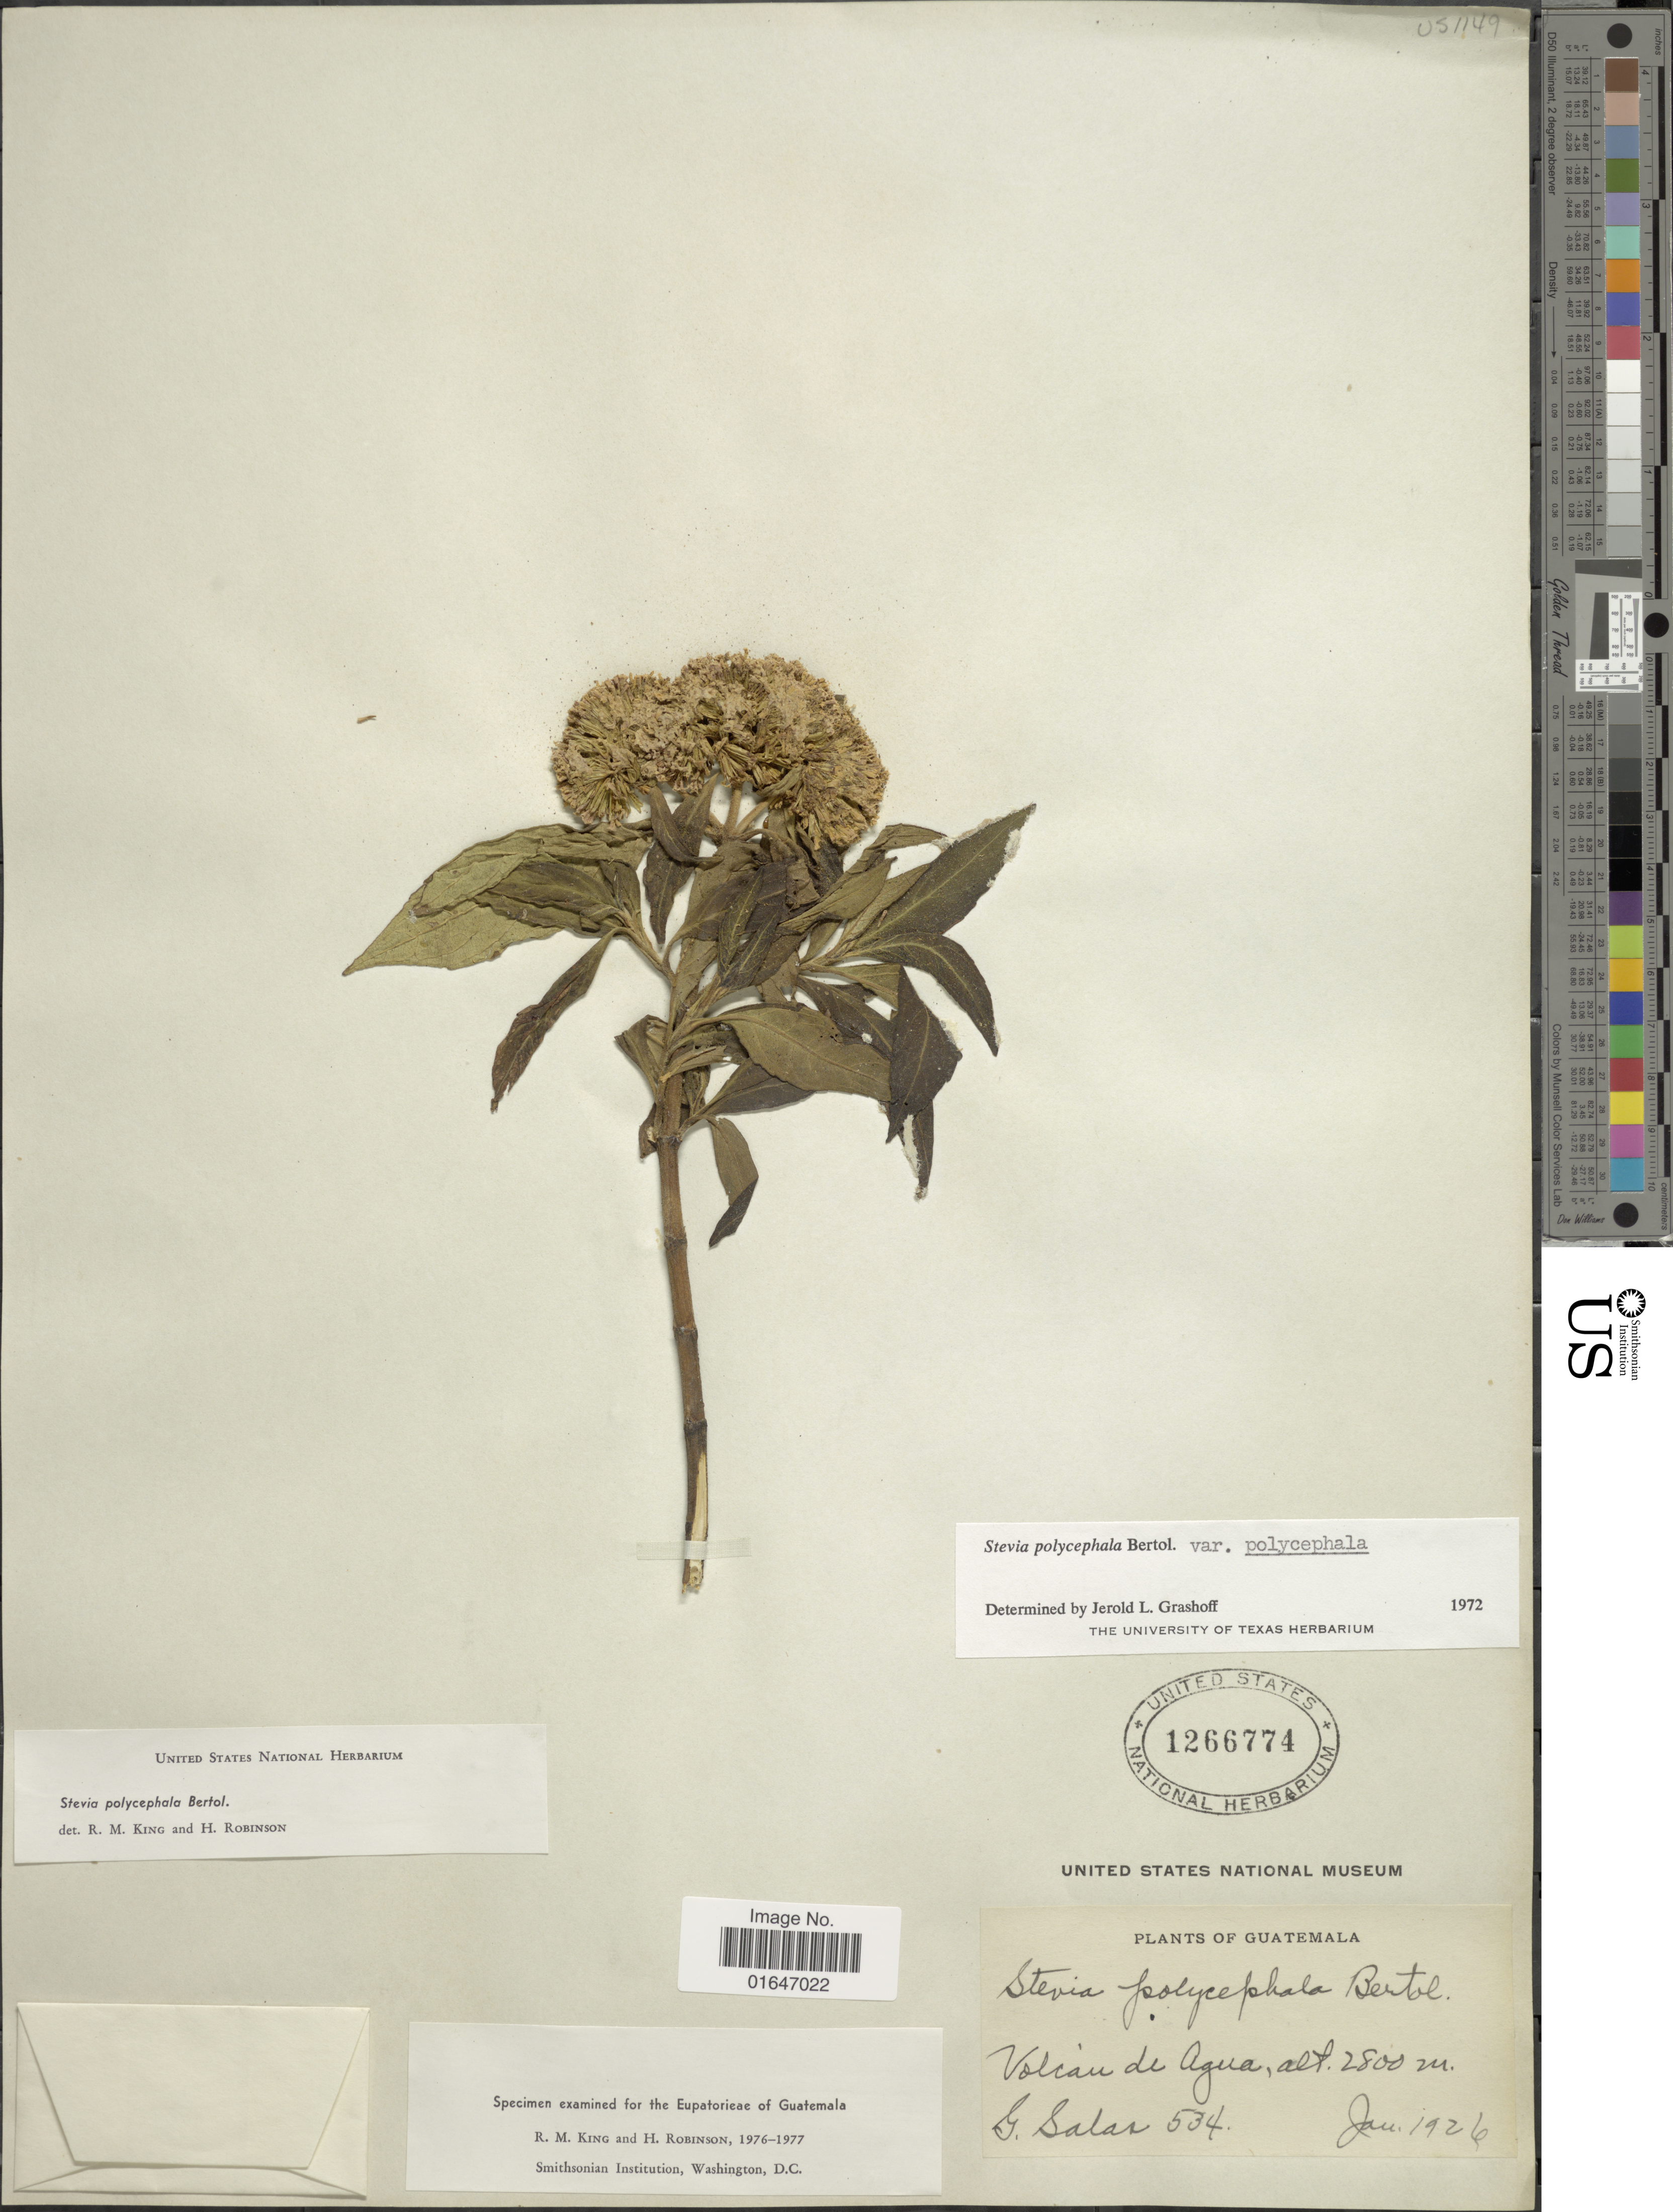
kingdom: Plantae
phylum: Tracheophyta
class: Magnoliopsida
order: Asterales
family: Asteraceae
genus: Stevia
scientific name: Stevia polycephala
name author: Bertoloni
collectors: G. Salas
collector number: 534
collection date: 1926-01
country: Guatemala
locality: Volcan de Agua.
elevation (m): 2800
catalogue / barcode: US 1266774